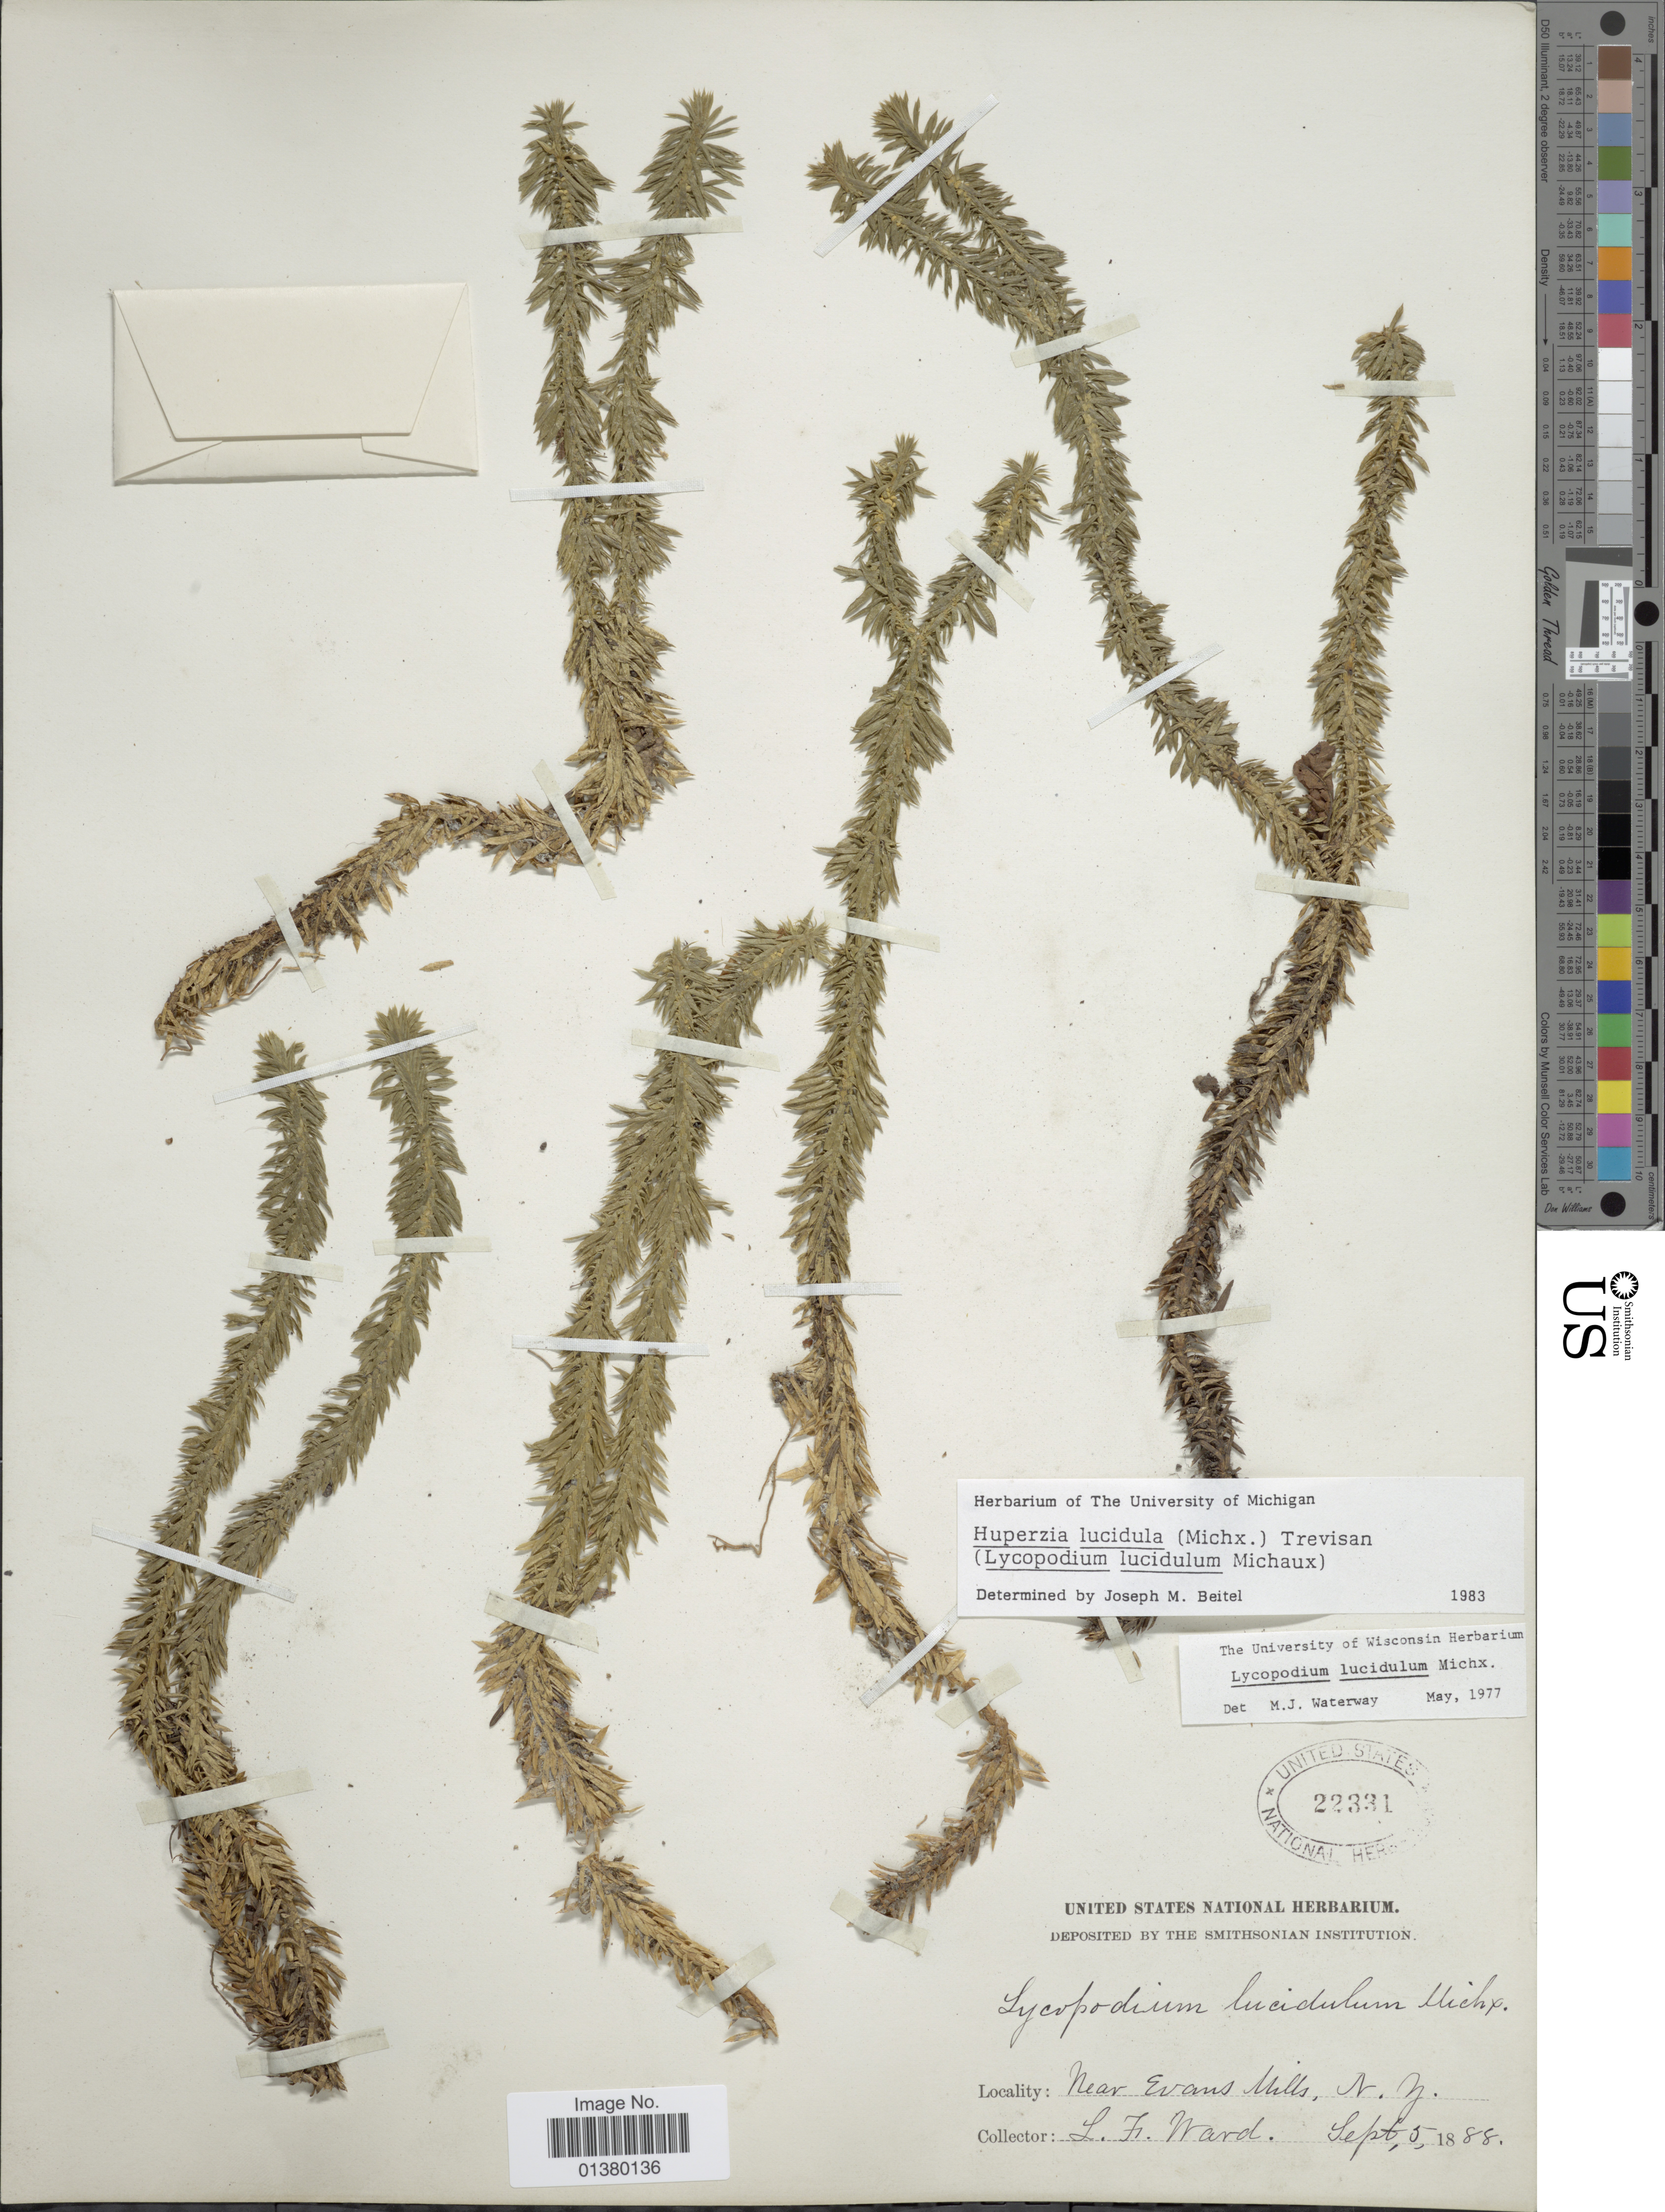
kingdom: Plantae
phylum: Tracheophyta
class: Lycopodiopsida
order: Lycopodiales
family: Lycopodiaceae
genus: Huperzia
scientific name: Huperzia lucidula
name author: (Michx.) Trevis.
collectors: L. Ward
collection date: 1888-09-05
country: United States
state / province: New York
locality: Near Evans Mills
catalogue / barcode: US 22331